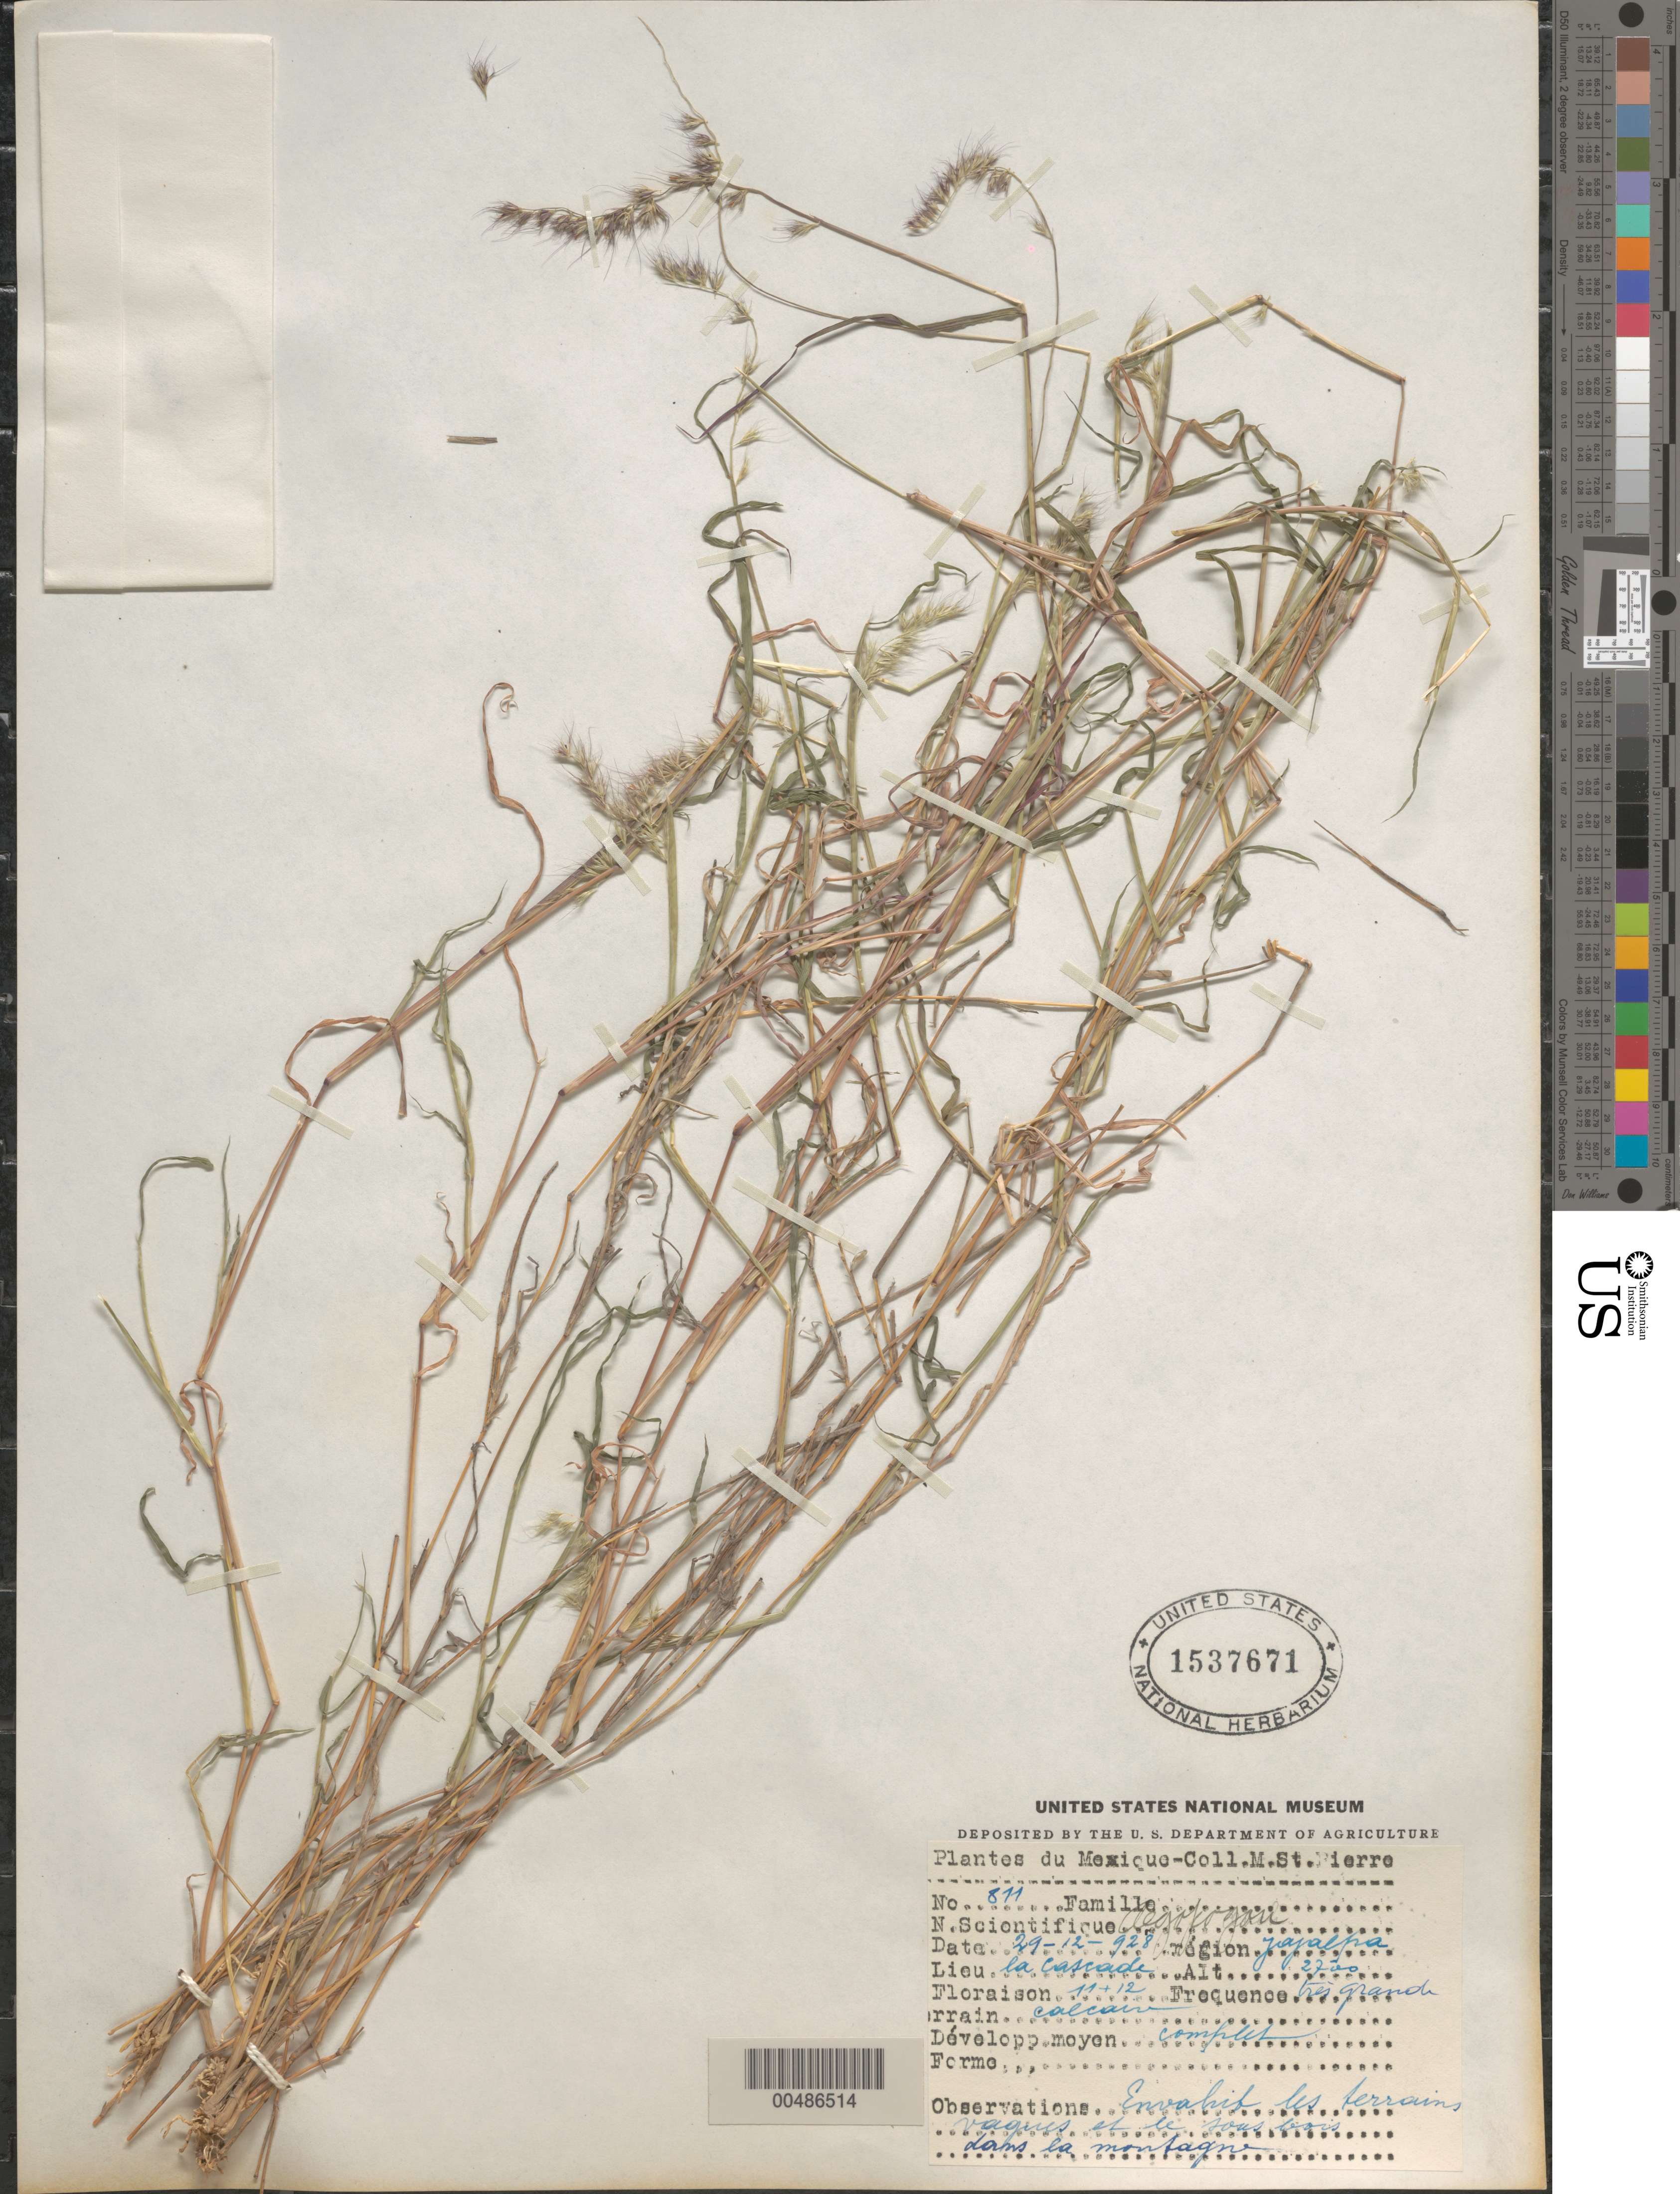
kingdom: Plantae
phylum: Tracheophyta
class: Liliopsida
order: Poales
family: Poaceae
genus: Aegopogon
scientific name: Aegopogon cenchroides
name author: Humb. & Bonpl. ex Willd.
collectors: M. Saint-Pierre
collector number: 811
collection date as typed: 29 Dec 1928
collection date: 1928-12-29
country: Mexico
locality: Japalpa (Zapalpa), la cascade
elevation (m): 2700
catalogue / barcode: US 1537671